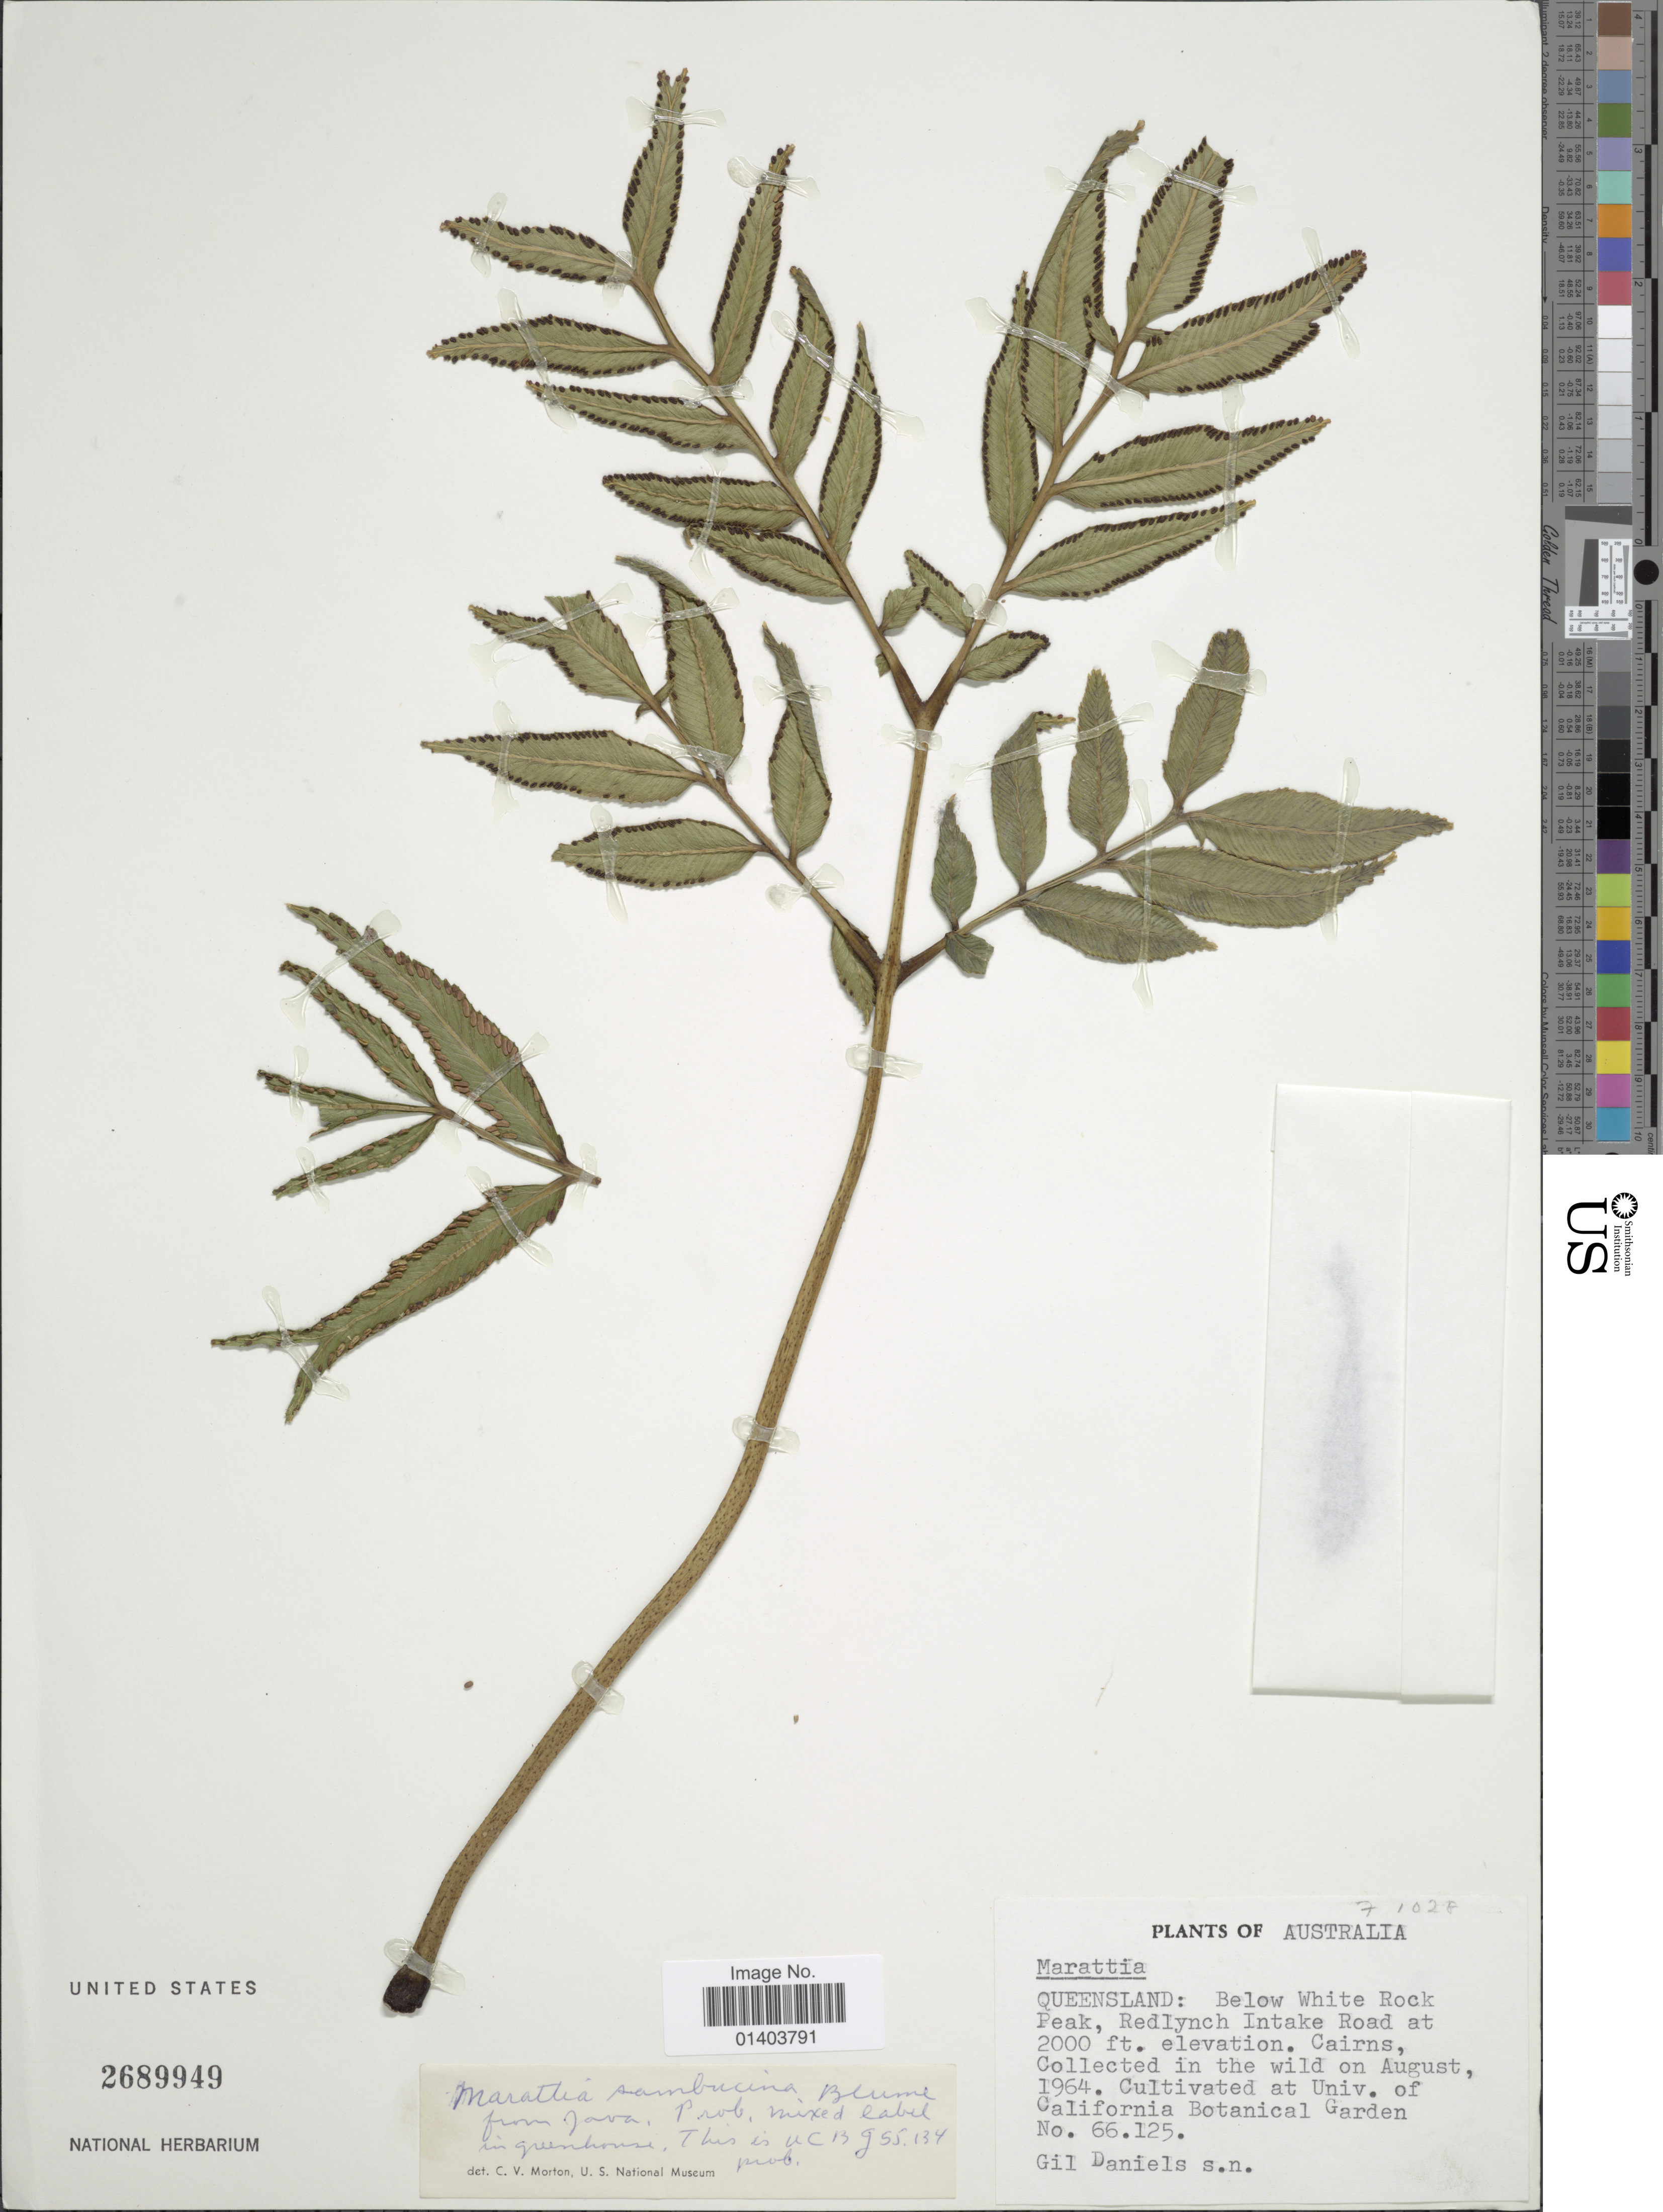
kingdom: Plantae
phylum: Tracheophyta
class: Polypodiopsida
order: Marattiales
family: Marattiaceae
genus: Ptisana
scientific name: Ptisana sambucina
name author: (Blume) Murdock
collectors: G. S. Daniels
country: United States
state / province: California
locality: Univ. of California Botanical Garden no. 66125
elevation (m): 610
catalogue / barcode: US 2689949